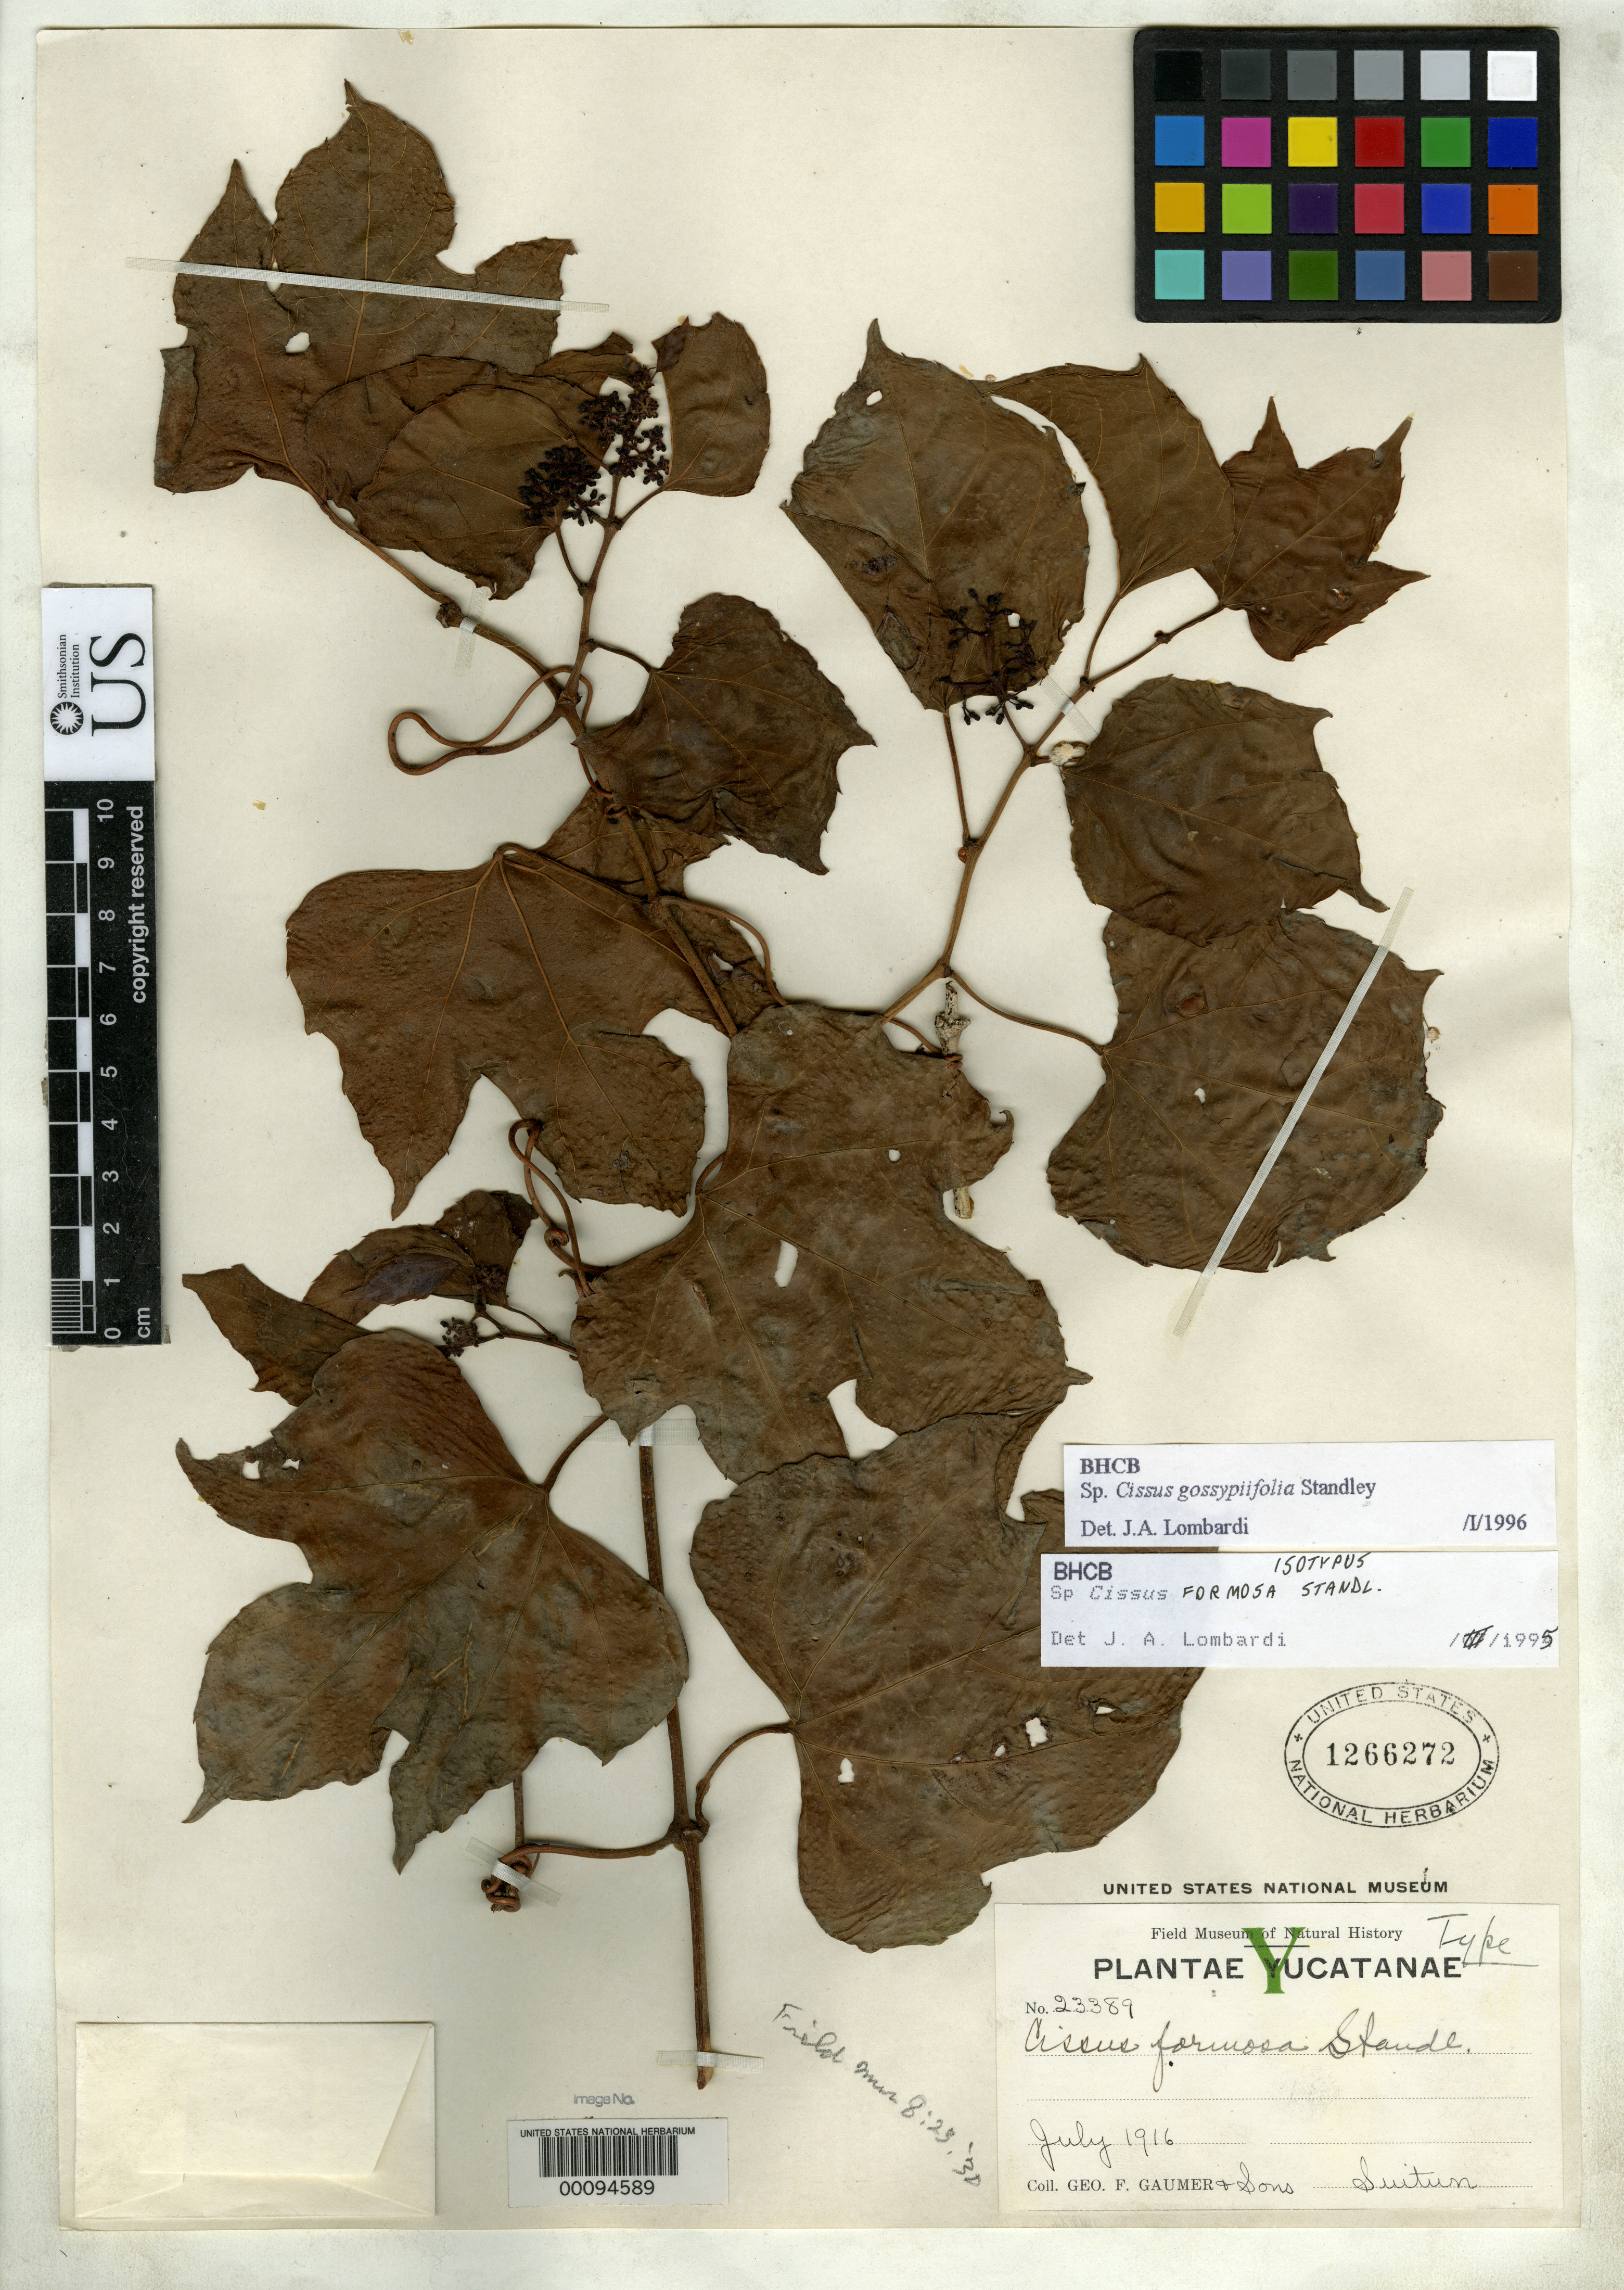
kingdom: Plantae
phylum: Tracheophyta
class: Magnoliopsida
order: Vitales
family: Vitaceae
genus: Cissus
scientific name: Cissus formosa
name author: Standl.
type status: Isotype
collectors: G. F. Gaumer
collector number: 23389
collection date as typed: Jul 1916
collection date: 1916-07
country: Mexico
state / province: Yucatán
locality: Suitun.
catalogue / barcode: US 1266272